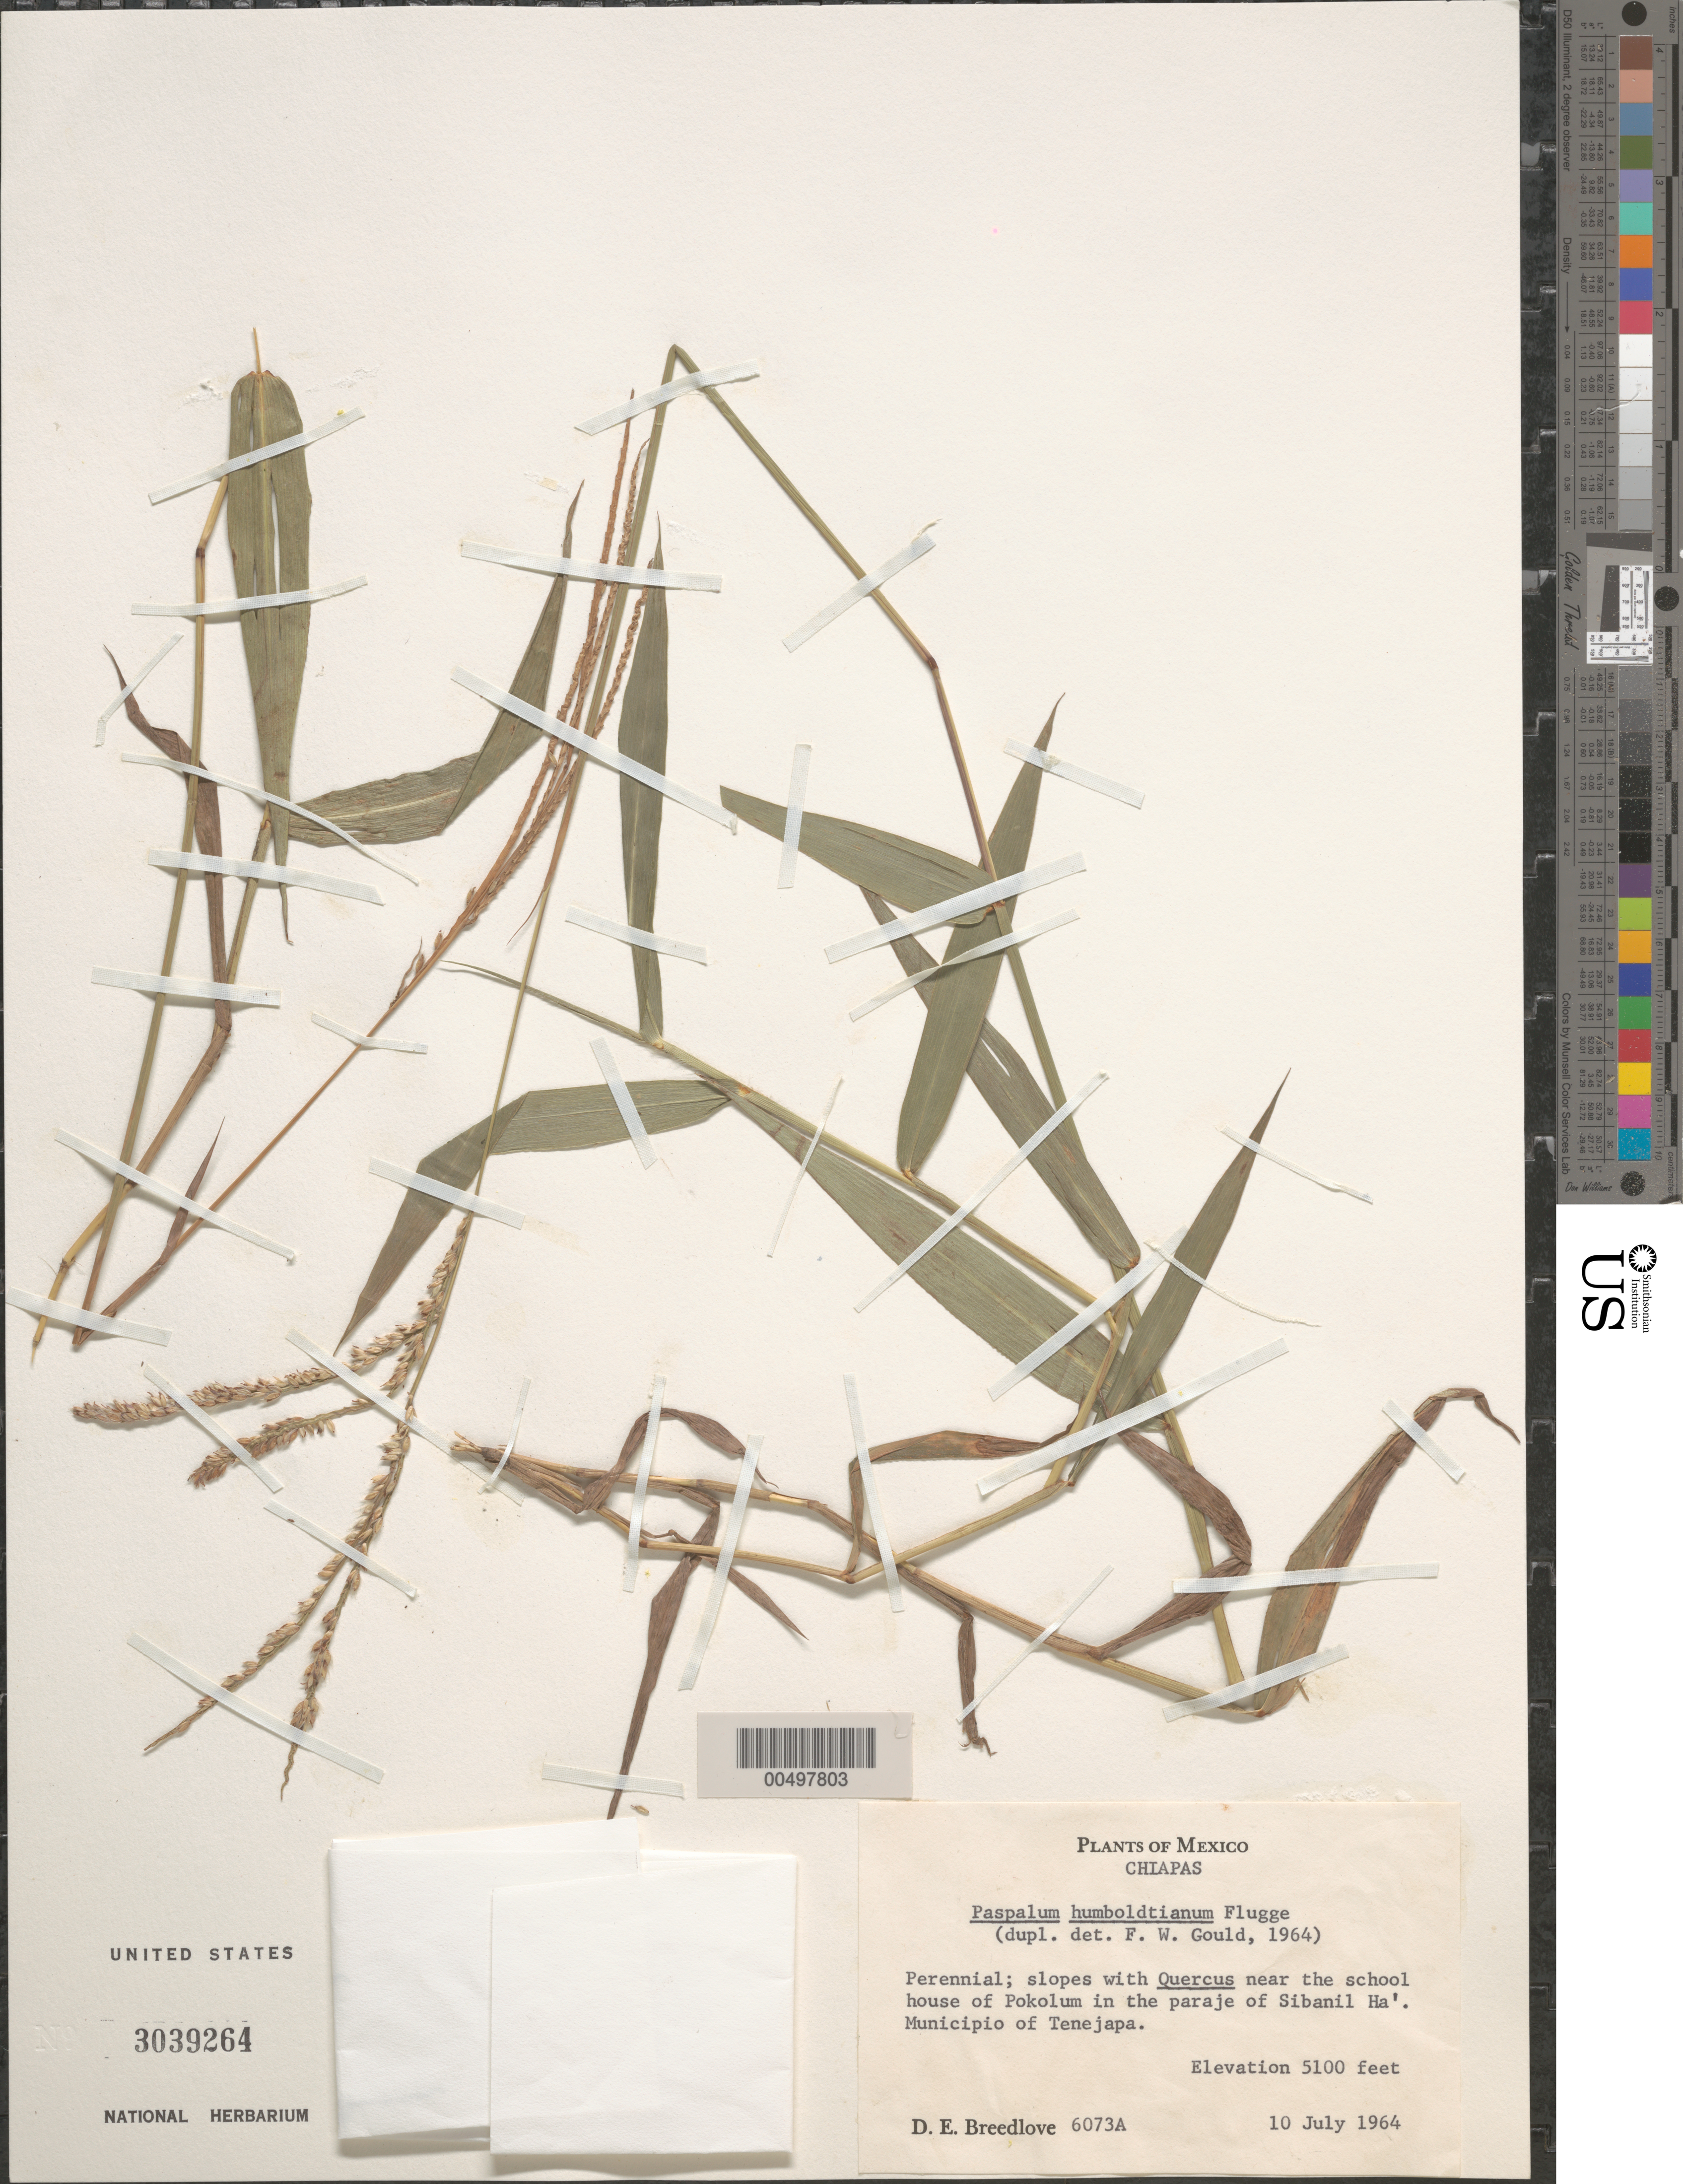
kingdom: Plantae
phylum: Tracheophyta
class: Liliopsida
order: Poales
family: Poaceae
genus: Paspalum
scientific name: Paspalum humboldtianum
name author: Flüggé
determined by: Gould, F. W.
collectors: D. E. Breedlove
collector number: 6073A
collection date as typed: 10 Jul 1964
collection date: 1964-07-10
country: Mexico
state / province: Chiapas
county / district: Tenejapa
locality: Near the school house of Pokolum in the paraje of Sibanil Ha'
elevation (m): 1554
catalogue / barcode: US 3039264